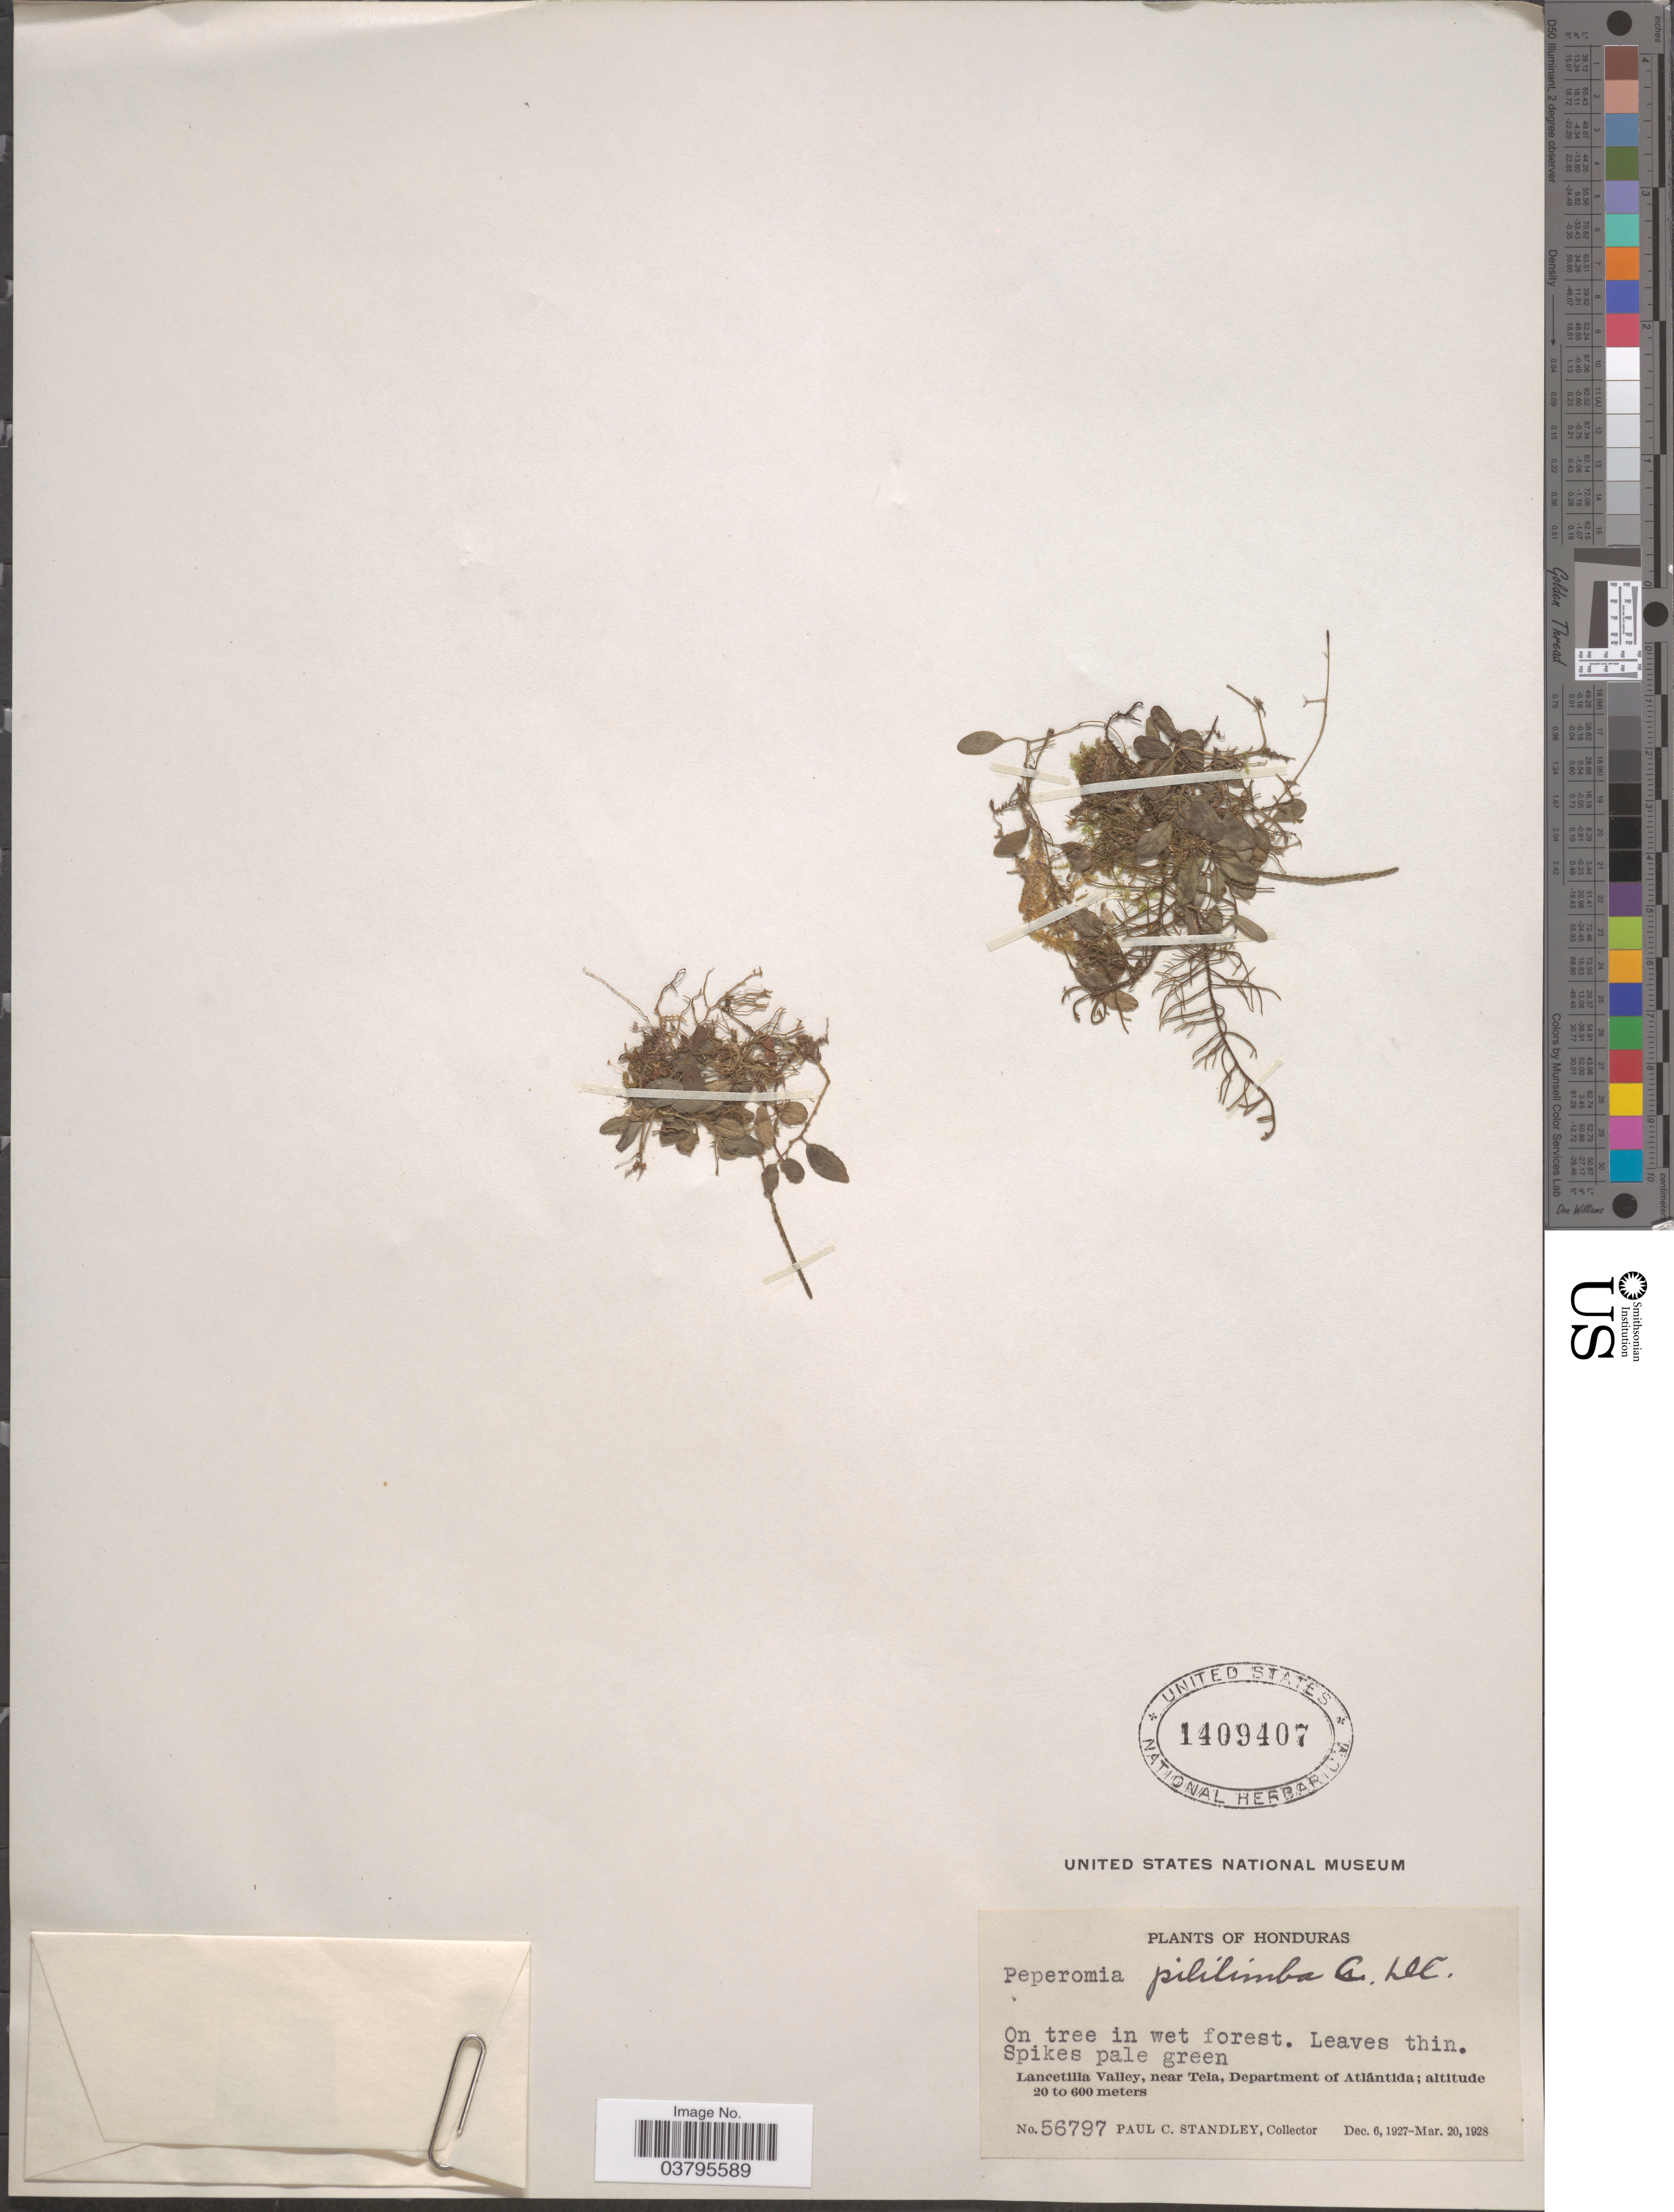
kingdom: Plantae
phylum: Tracheophyta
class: Magnoliopsida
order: Piperales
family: Piperaceae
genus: Peperomia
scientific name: Peperomia pililimba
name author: C. DC.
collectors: P. C. Standley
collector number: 56797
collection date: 1927-12-06/1928-03-20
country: Honduras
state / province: Atlantida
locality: Lancetilla Valley, near Tela, Department of Atlántida.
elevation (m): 20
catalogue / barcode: US 1409407